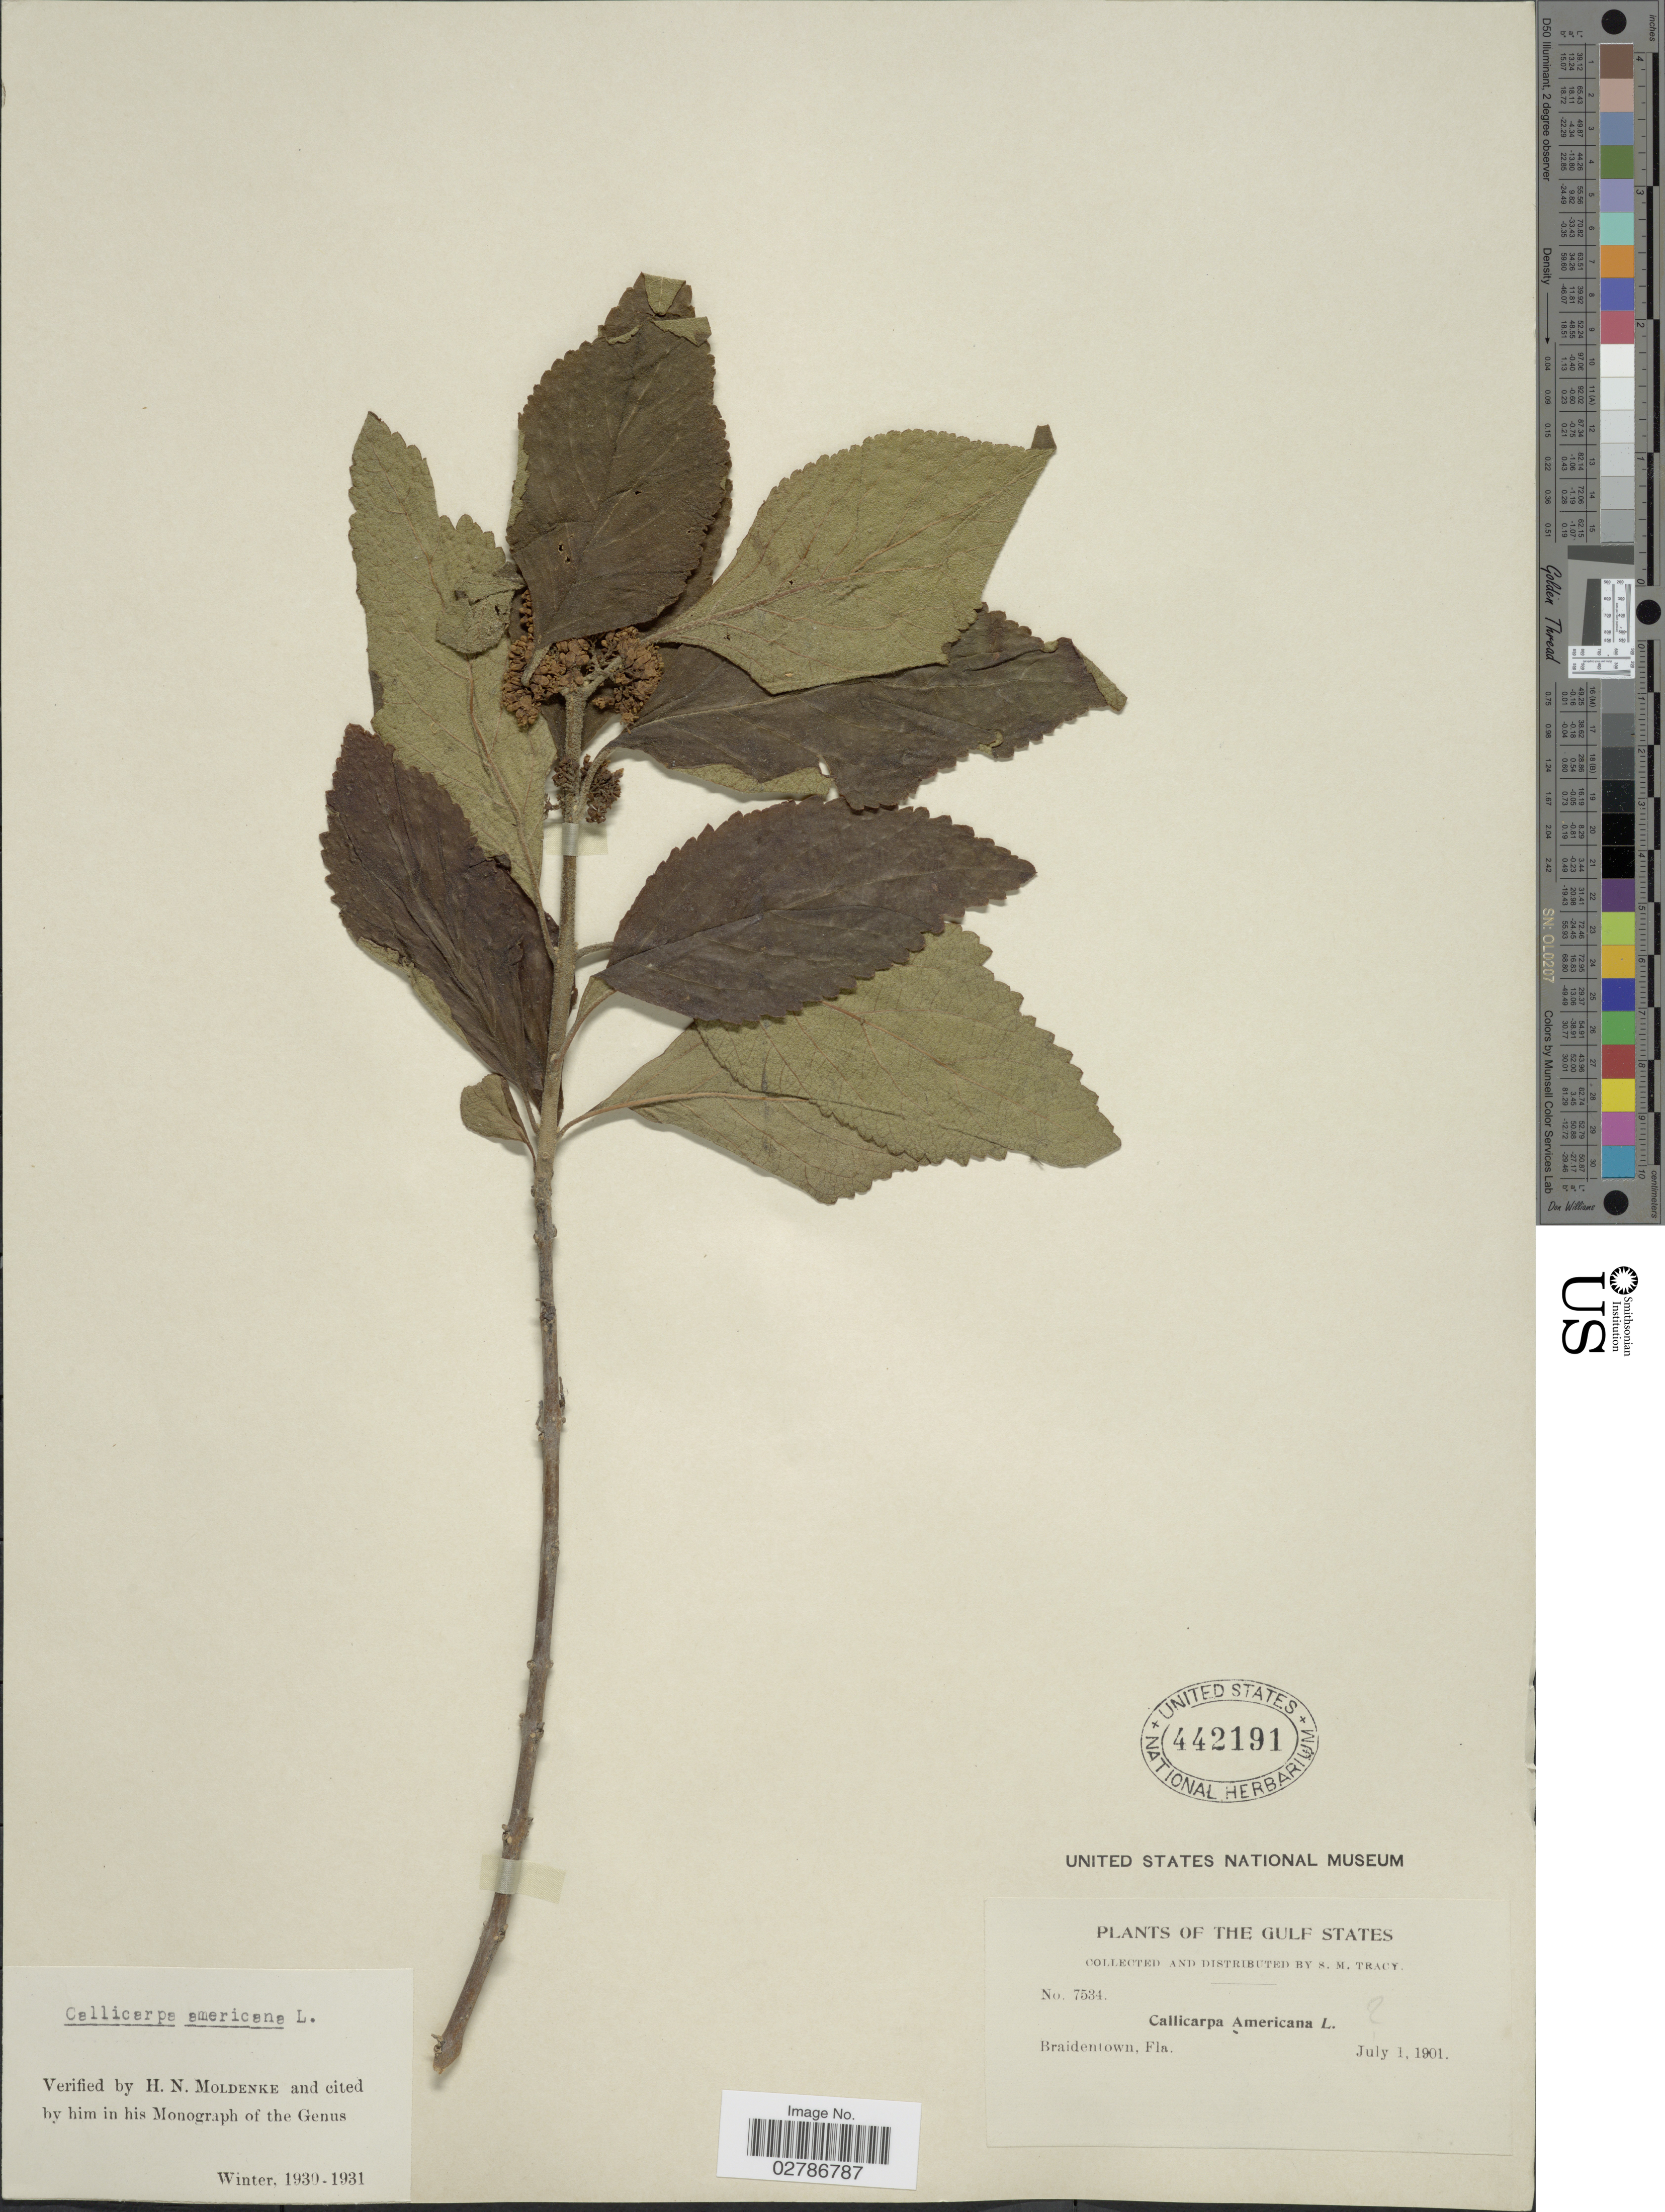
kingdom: Plantae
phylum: Tracheophyta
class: Magnoliopsida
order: Lamiales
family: Lamiaceae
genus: Callicarpa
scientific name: Callicarpa americana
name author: L.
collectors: S. M. Tracy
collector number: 7534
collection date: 1901-07-01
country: United States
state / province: Florida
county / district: Manatee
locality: The Gulf States. Braidentown (present day: Bradenton)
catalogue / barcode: US 442191